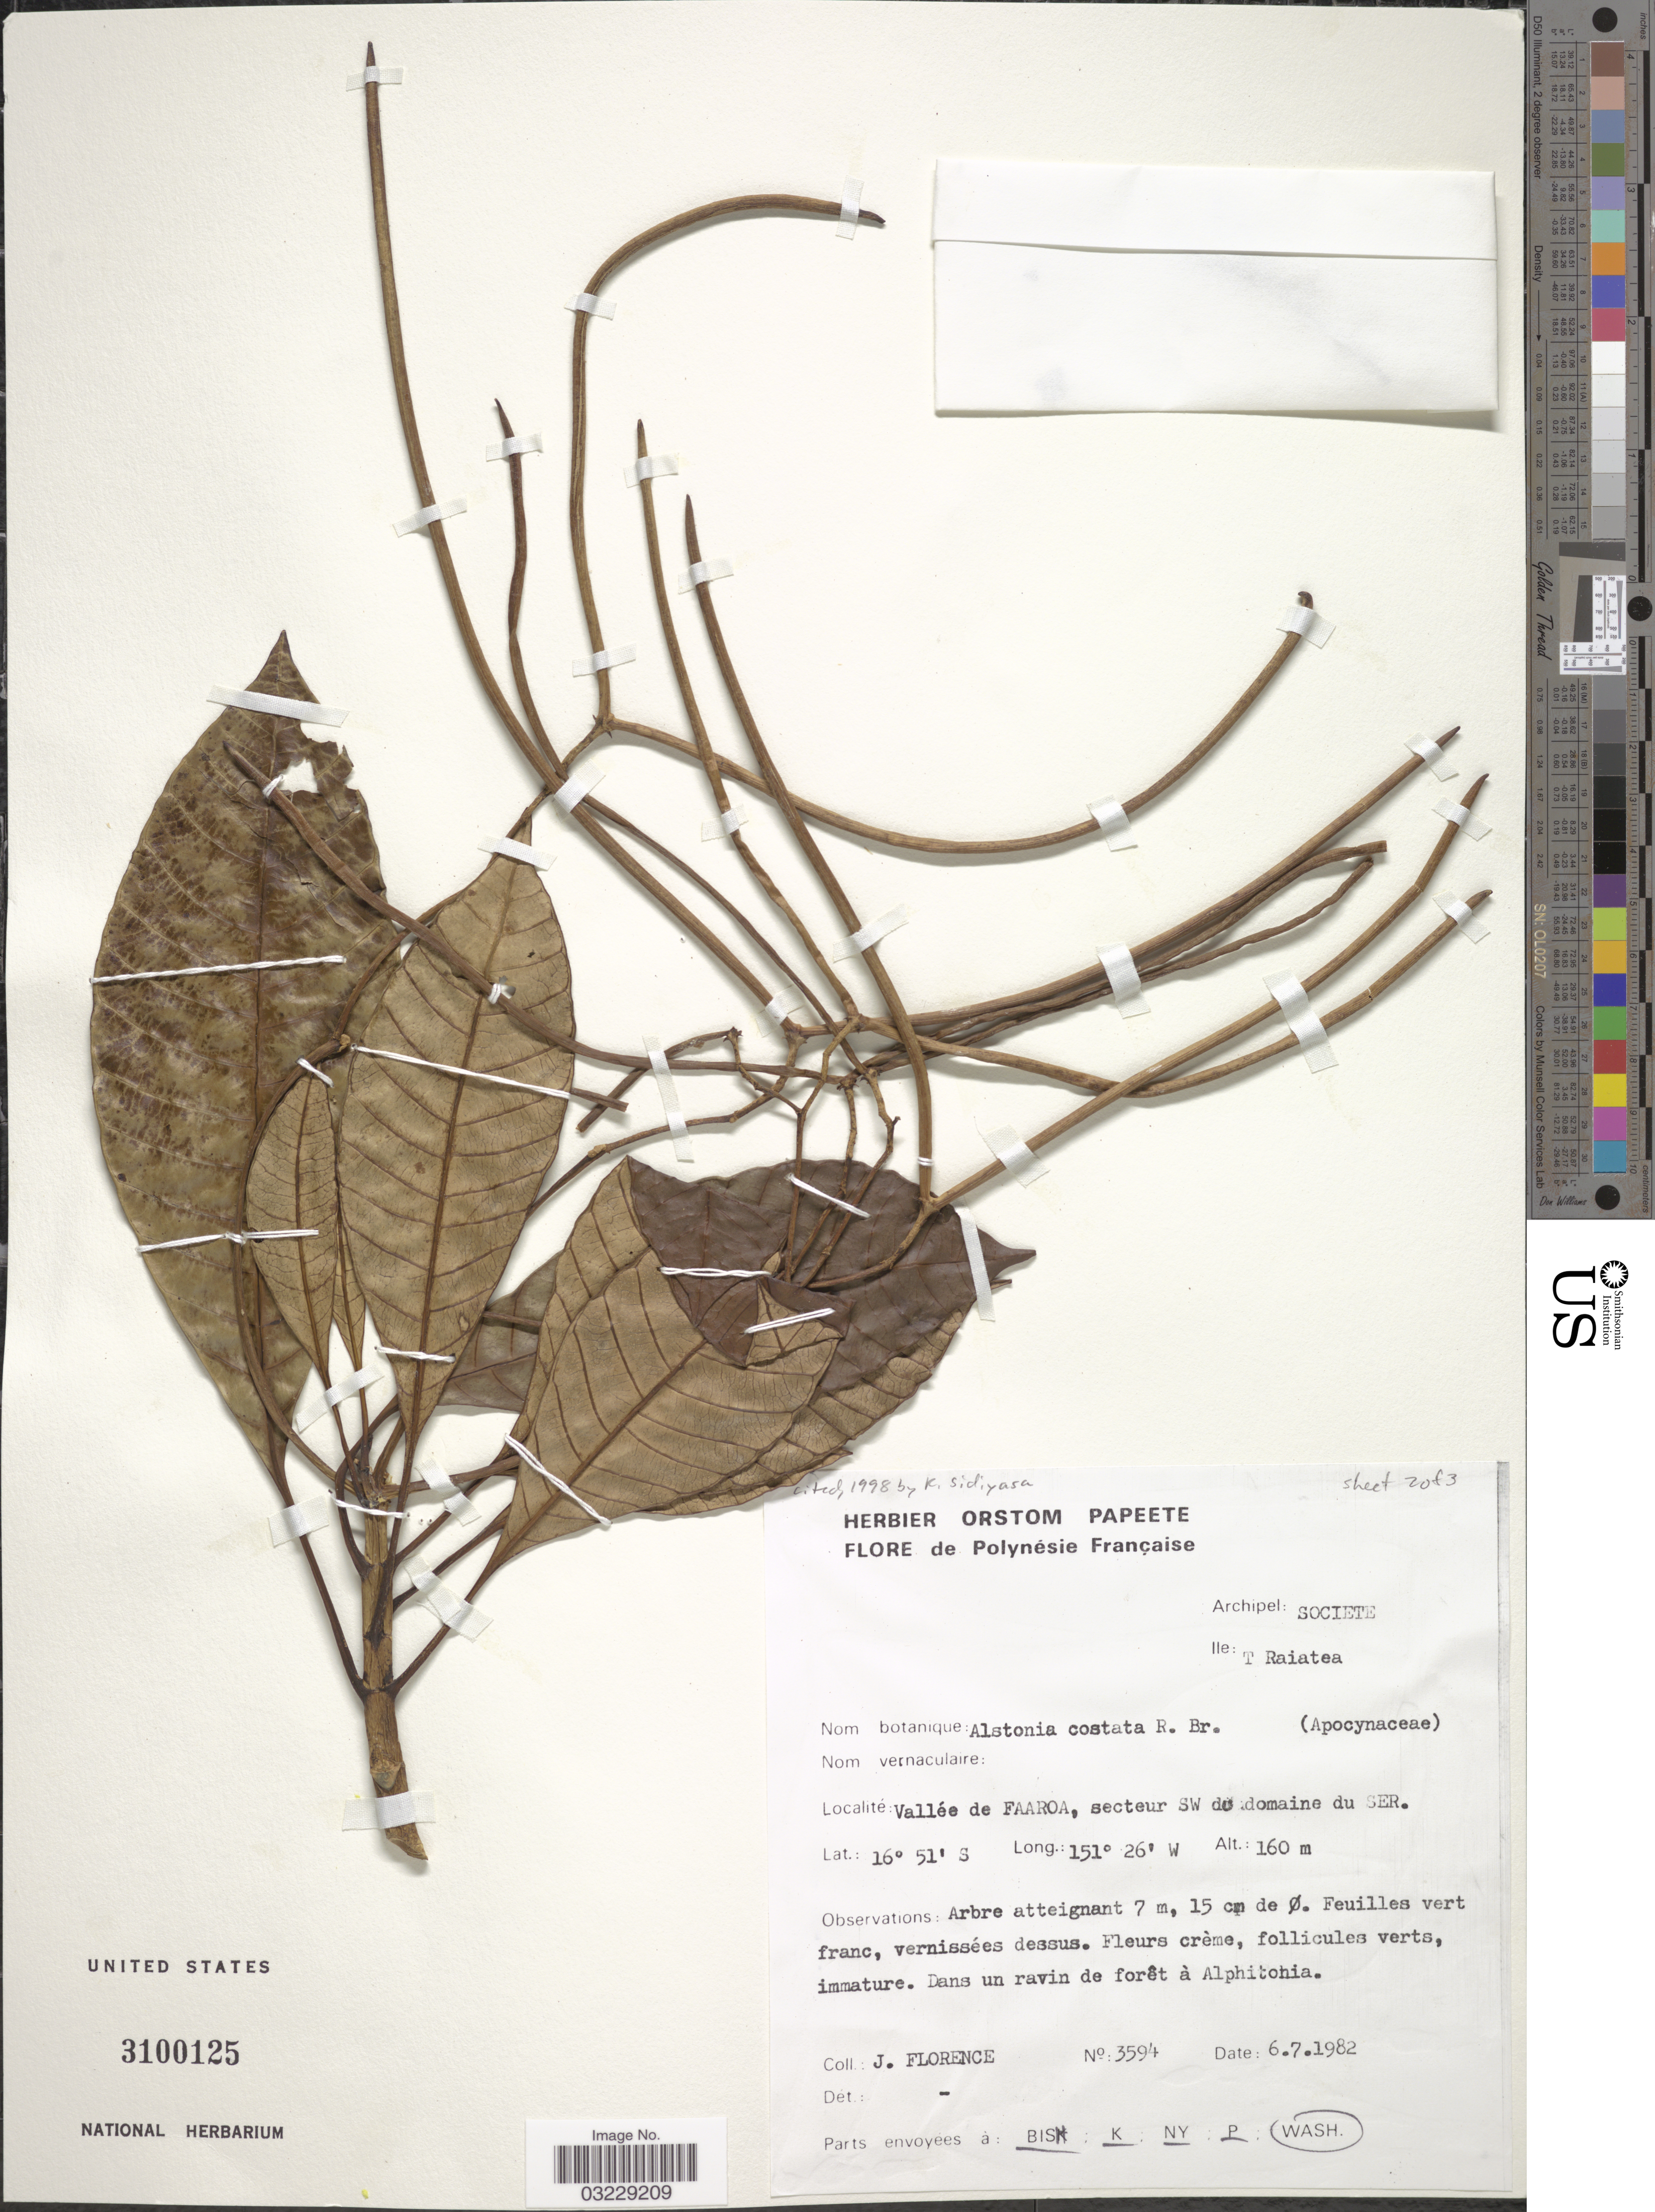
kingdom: Plantae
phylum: Tracheophyta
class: Magnoliopsida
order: Gentianales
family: Apocynaceae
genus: Alstonia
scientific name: Alstonia costata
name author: (G. Forst.) R. Br.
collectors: J. Florence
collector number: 3594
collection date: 1982-07-06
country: French Polynesia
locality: Polynésie Française. Archipel: Societe. Ile: T Raiatea. Vallée de Faaroa, secteur SW du domaine du Ser.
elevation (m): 160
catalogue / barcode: US 3100125